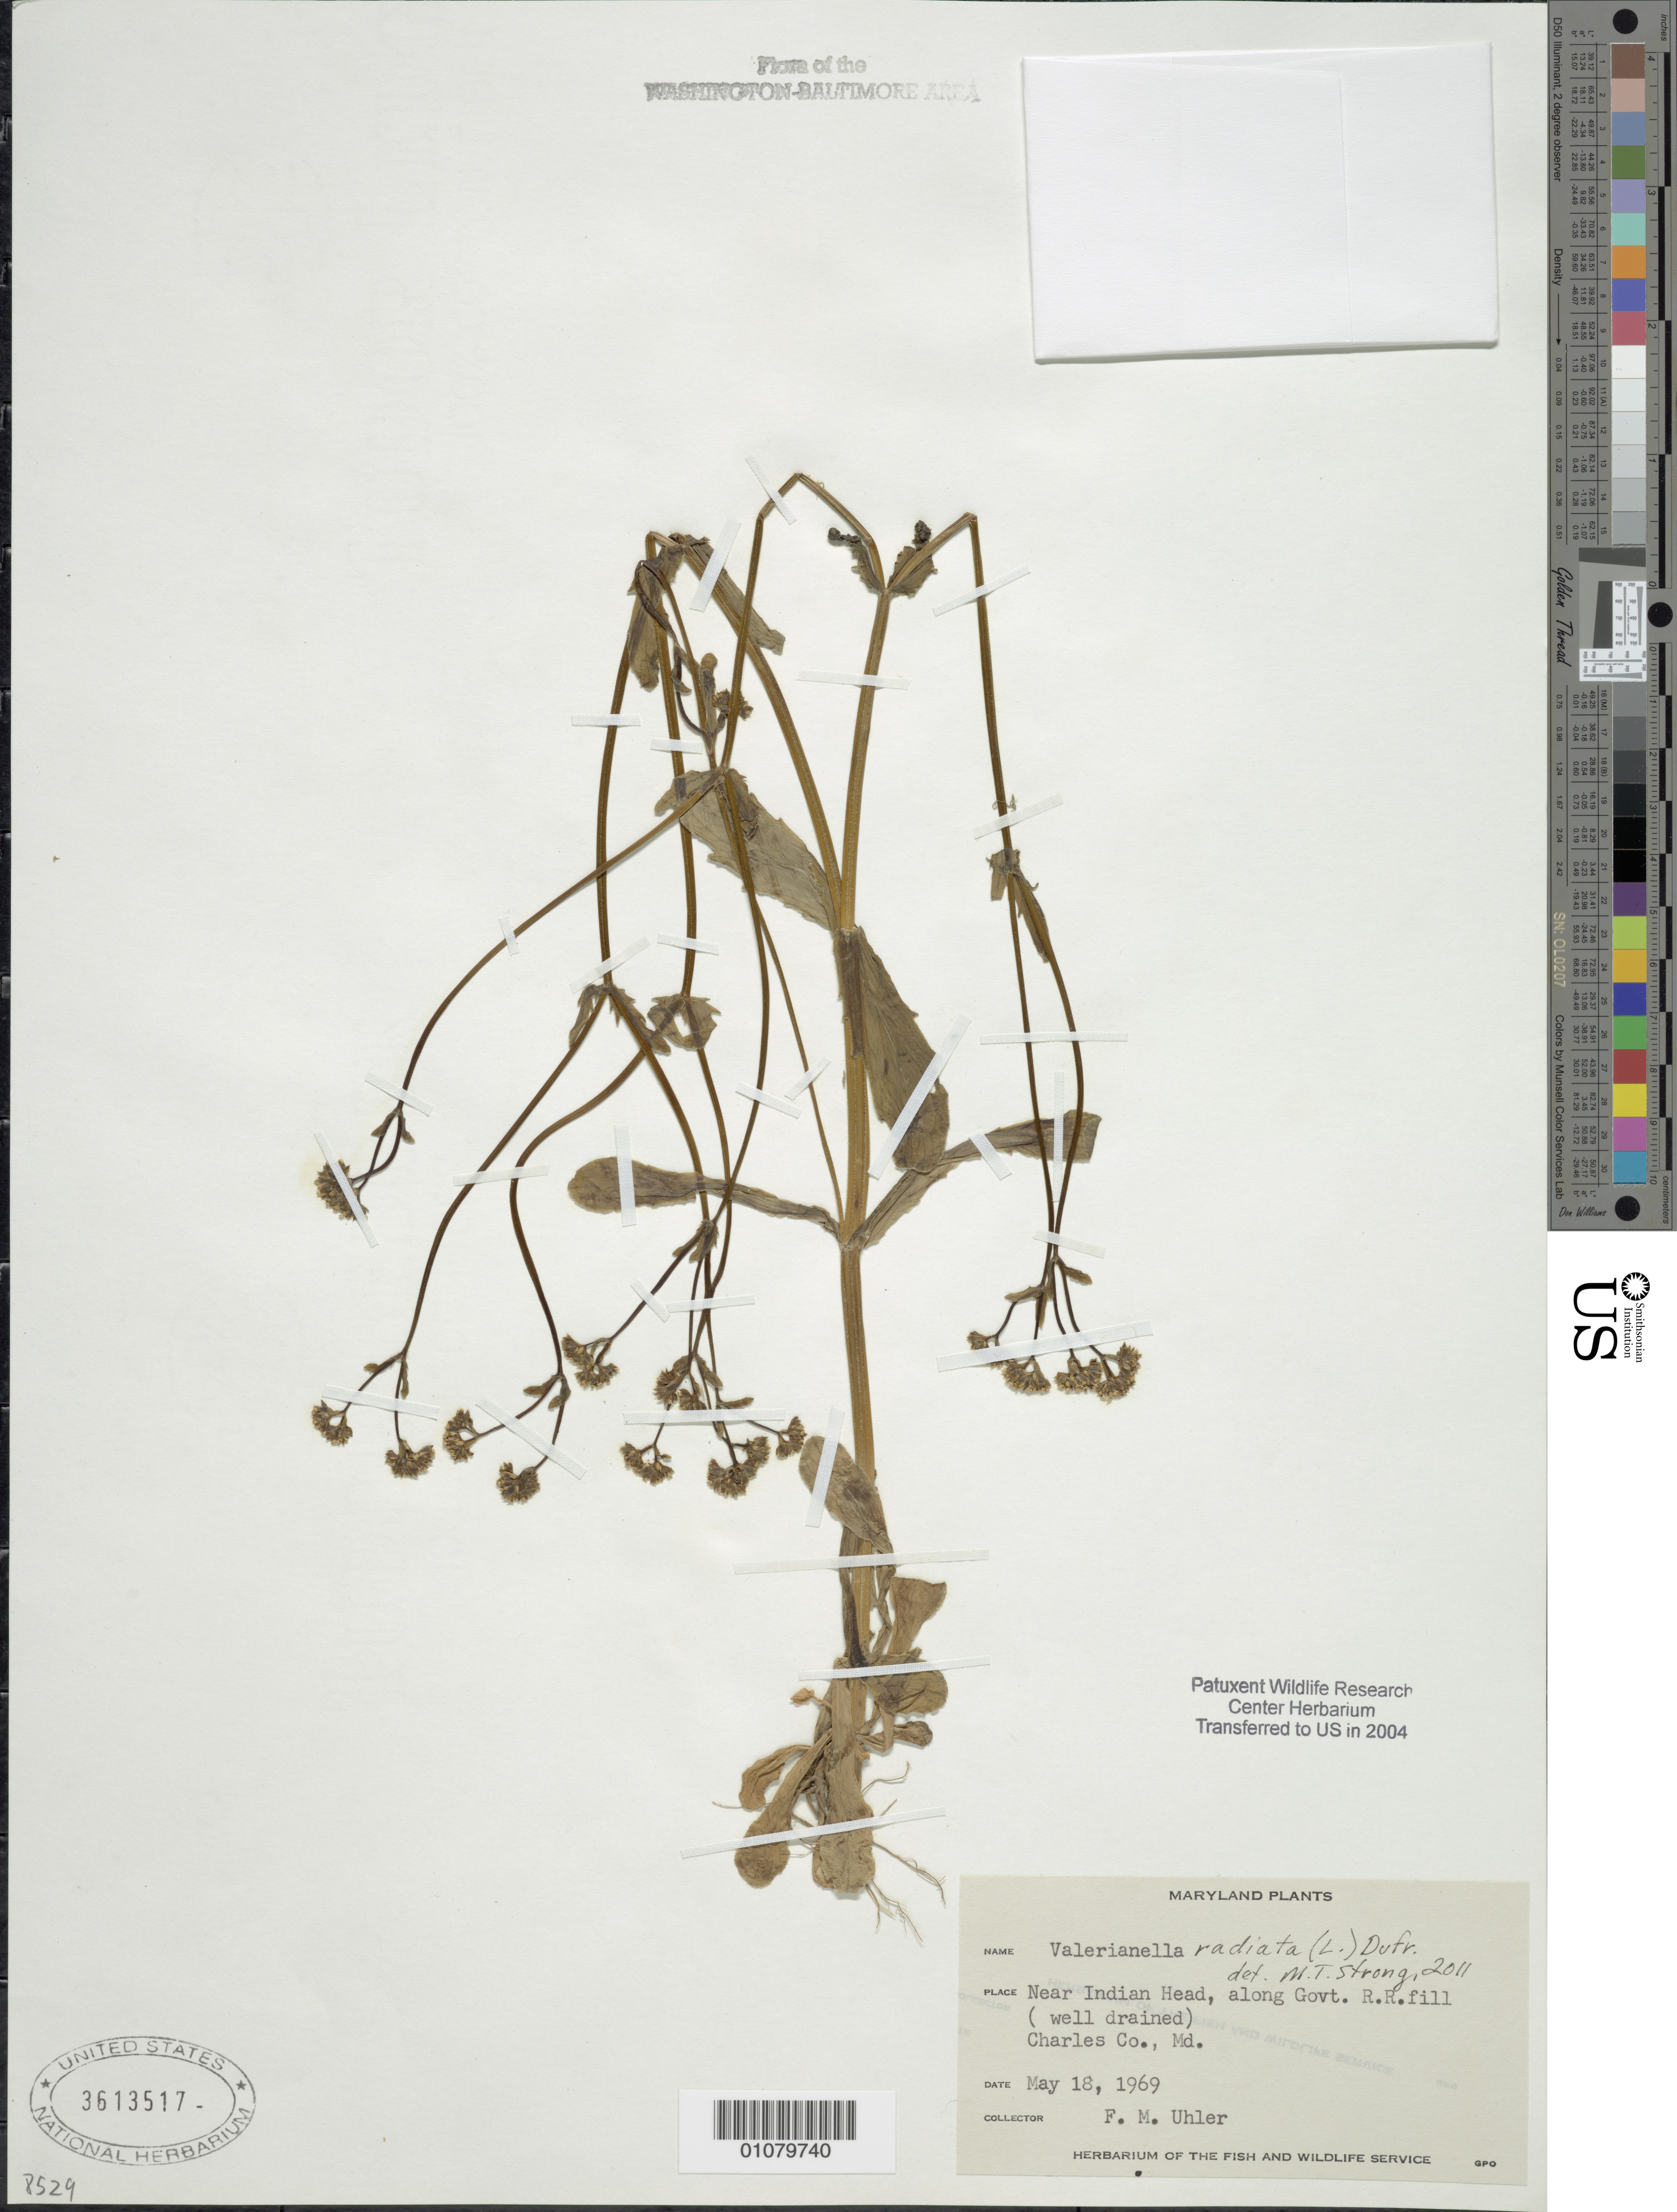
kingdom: Plantae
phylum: Tracheophyta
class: Magnoliopsida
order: Dipsacales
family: Caprifoliaceae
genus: Valerianella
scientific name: Valerianella radiata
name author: (L.) Dufr.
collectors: F. M. Uhler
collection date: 1969-05-18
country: United States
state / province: Maryland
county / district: Charles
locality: Near Indian Head.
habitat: Well-drained fill along Govt. R.R.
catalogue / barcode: US 3613517